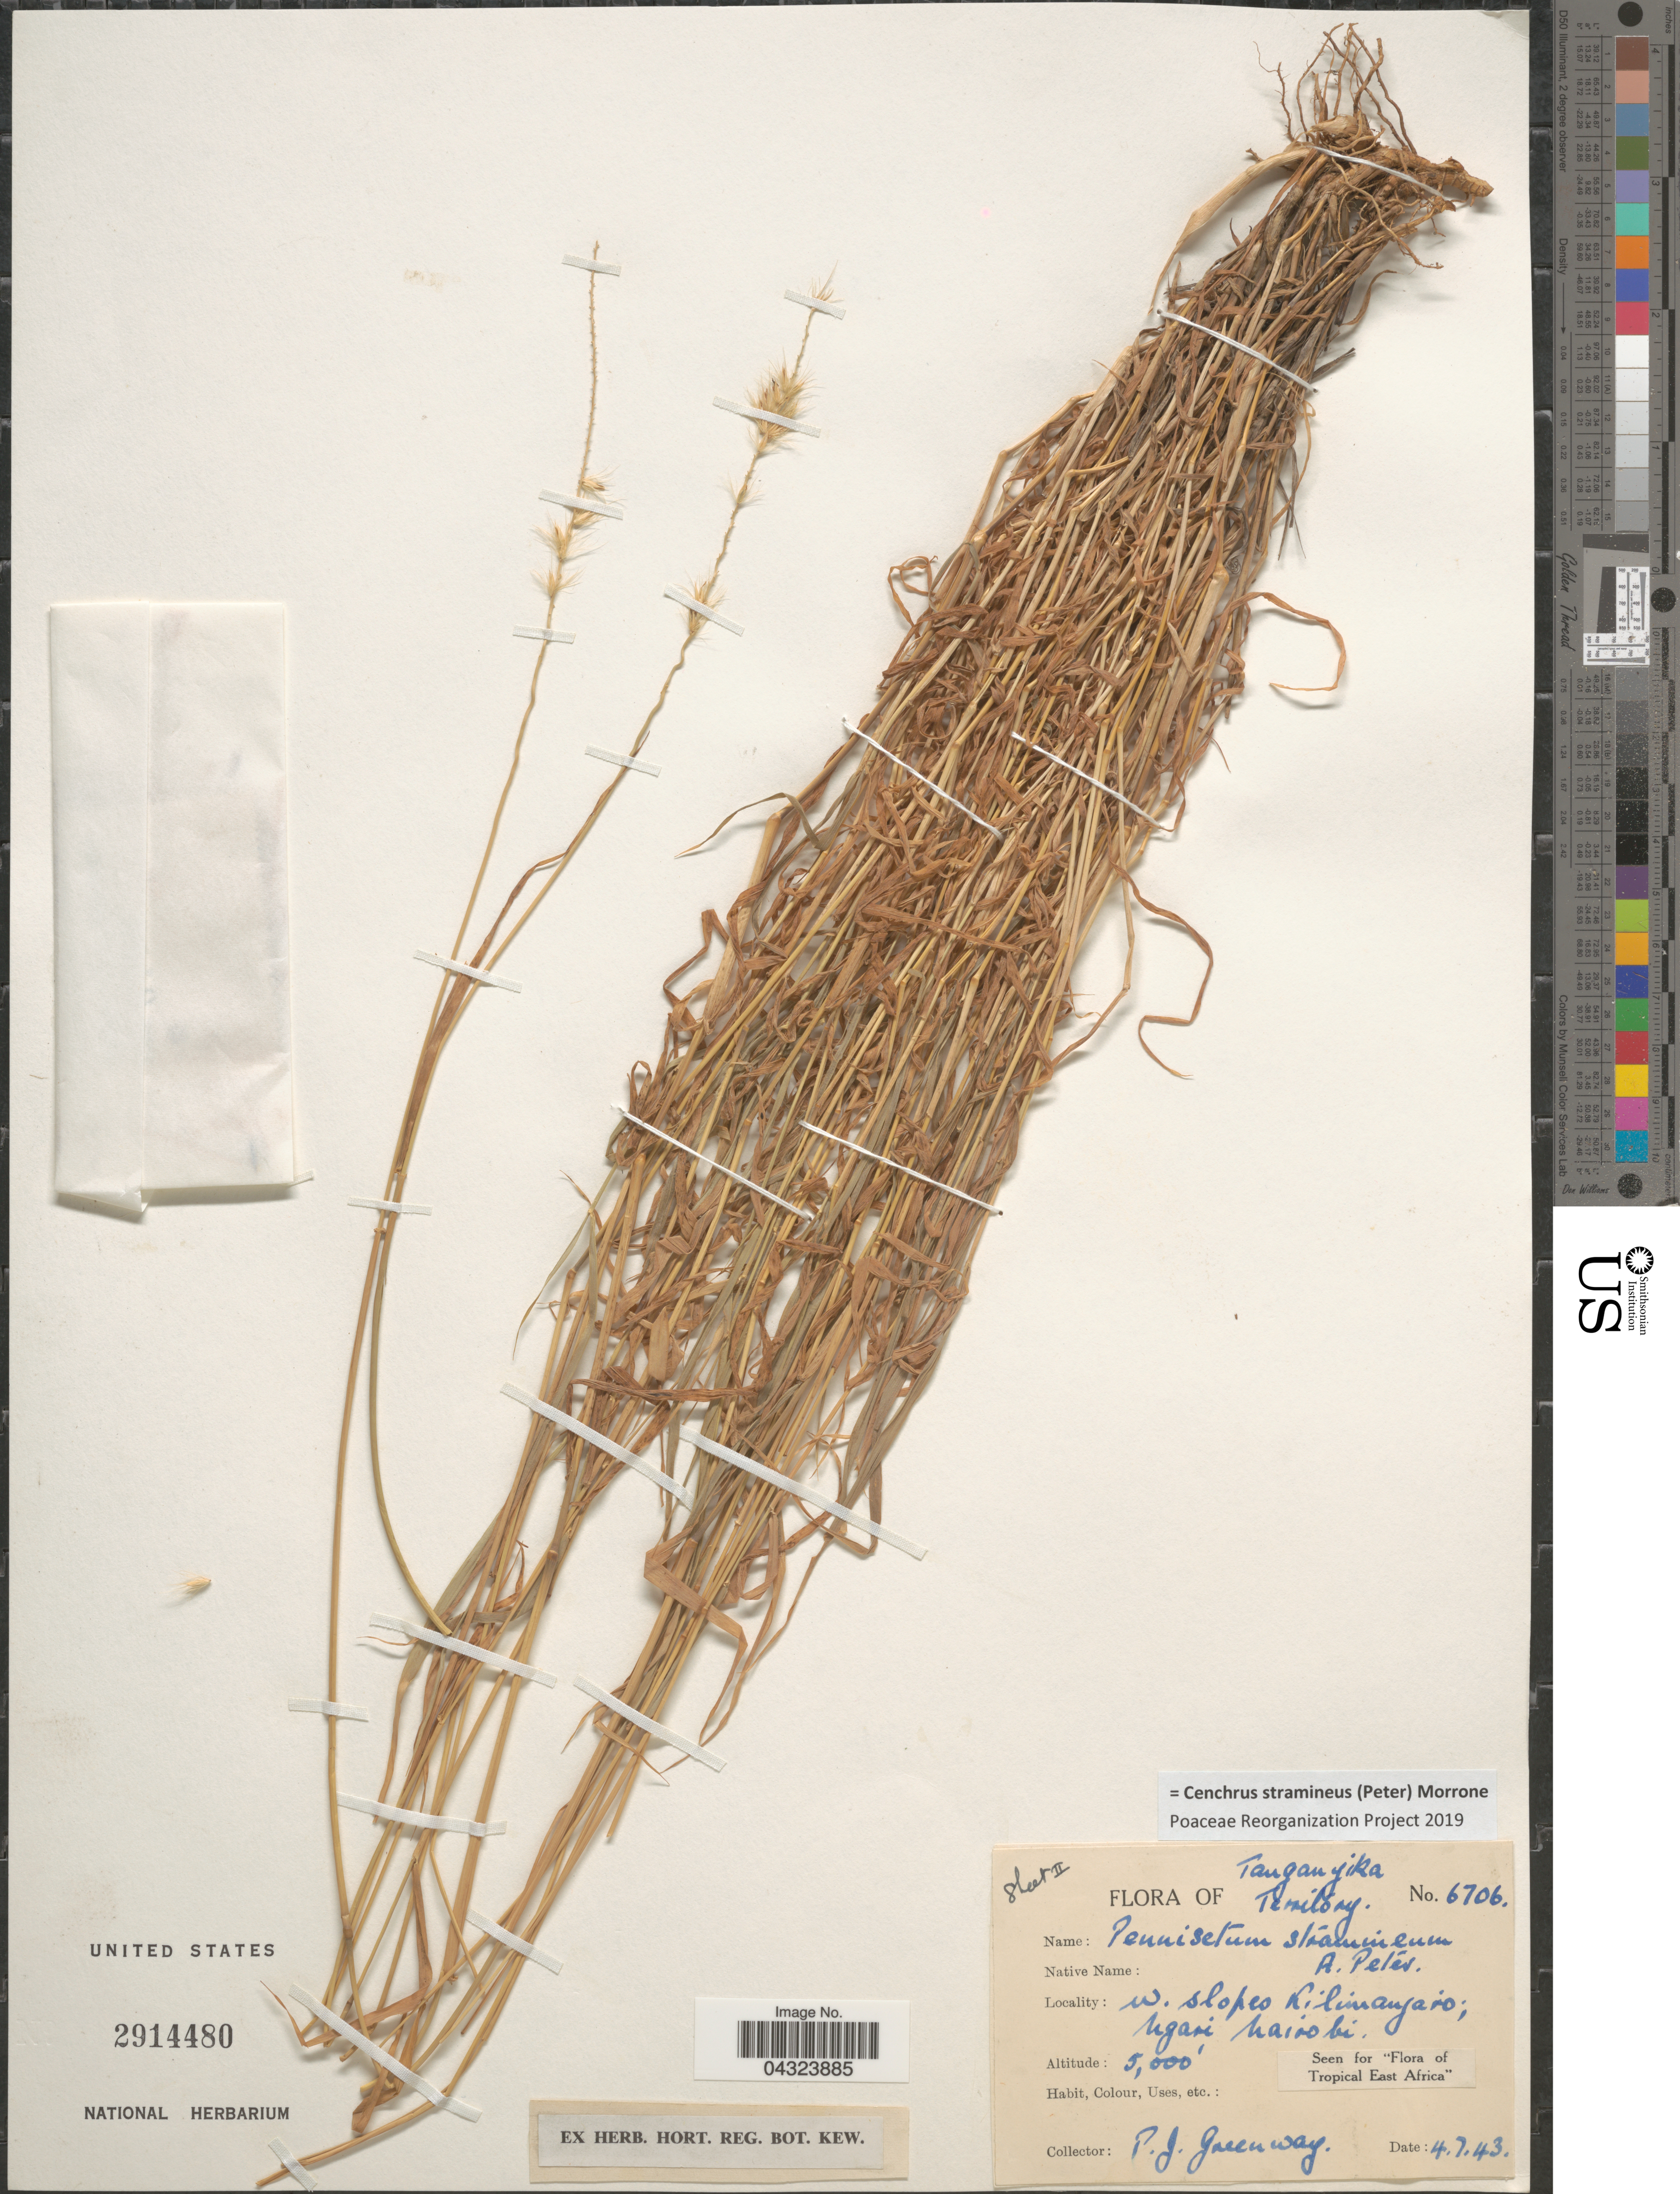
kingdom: Plantae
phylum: Tracheophyta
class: Liliopsida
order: Poales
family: Poaceae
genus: Cenchrus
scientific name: Cenchrus stramineus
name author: (Peter) Morrone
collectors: P. J. Greenway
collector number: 6706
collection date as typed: Transcribed d/m/y: 4/7/43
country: Tanzania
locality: Tanganyika Territory. W. slopes Kilimangaro; Ngari Nairobi.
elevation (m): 1524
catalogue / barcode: US 2914480